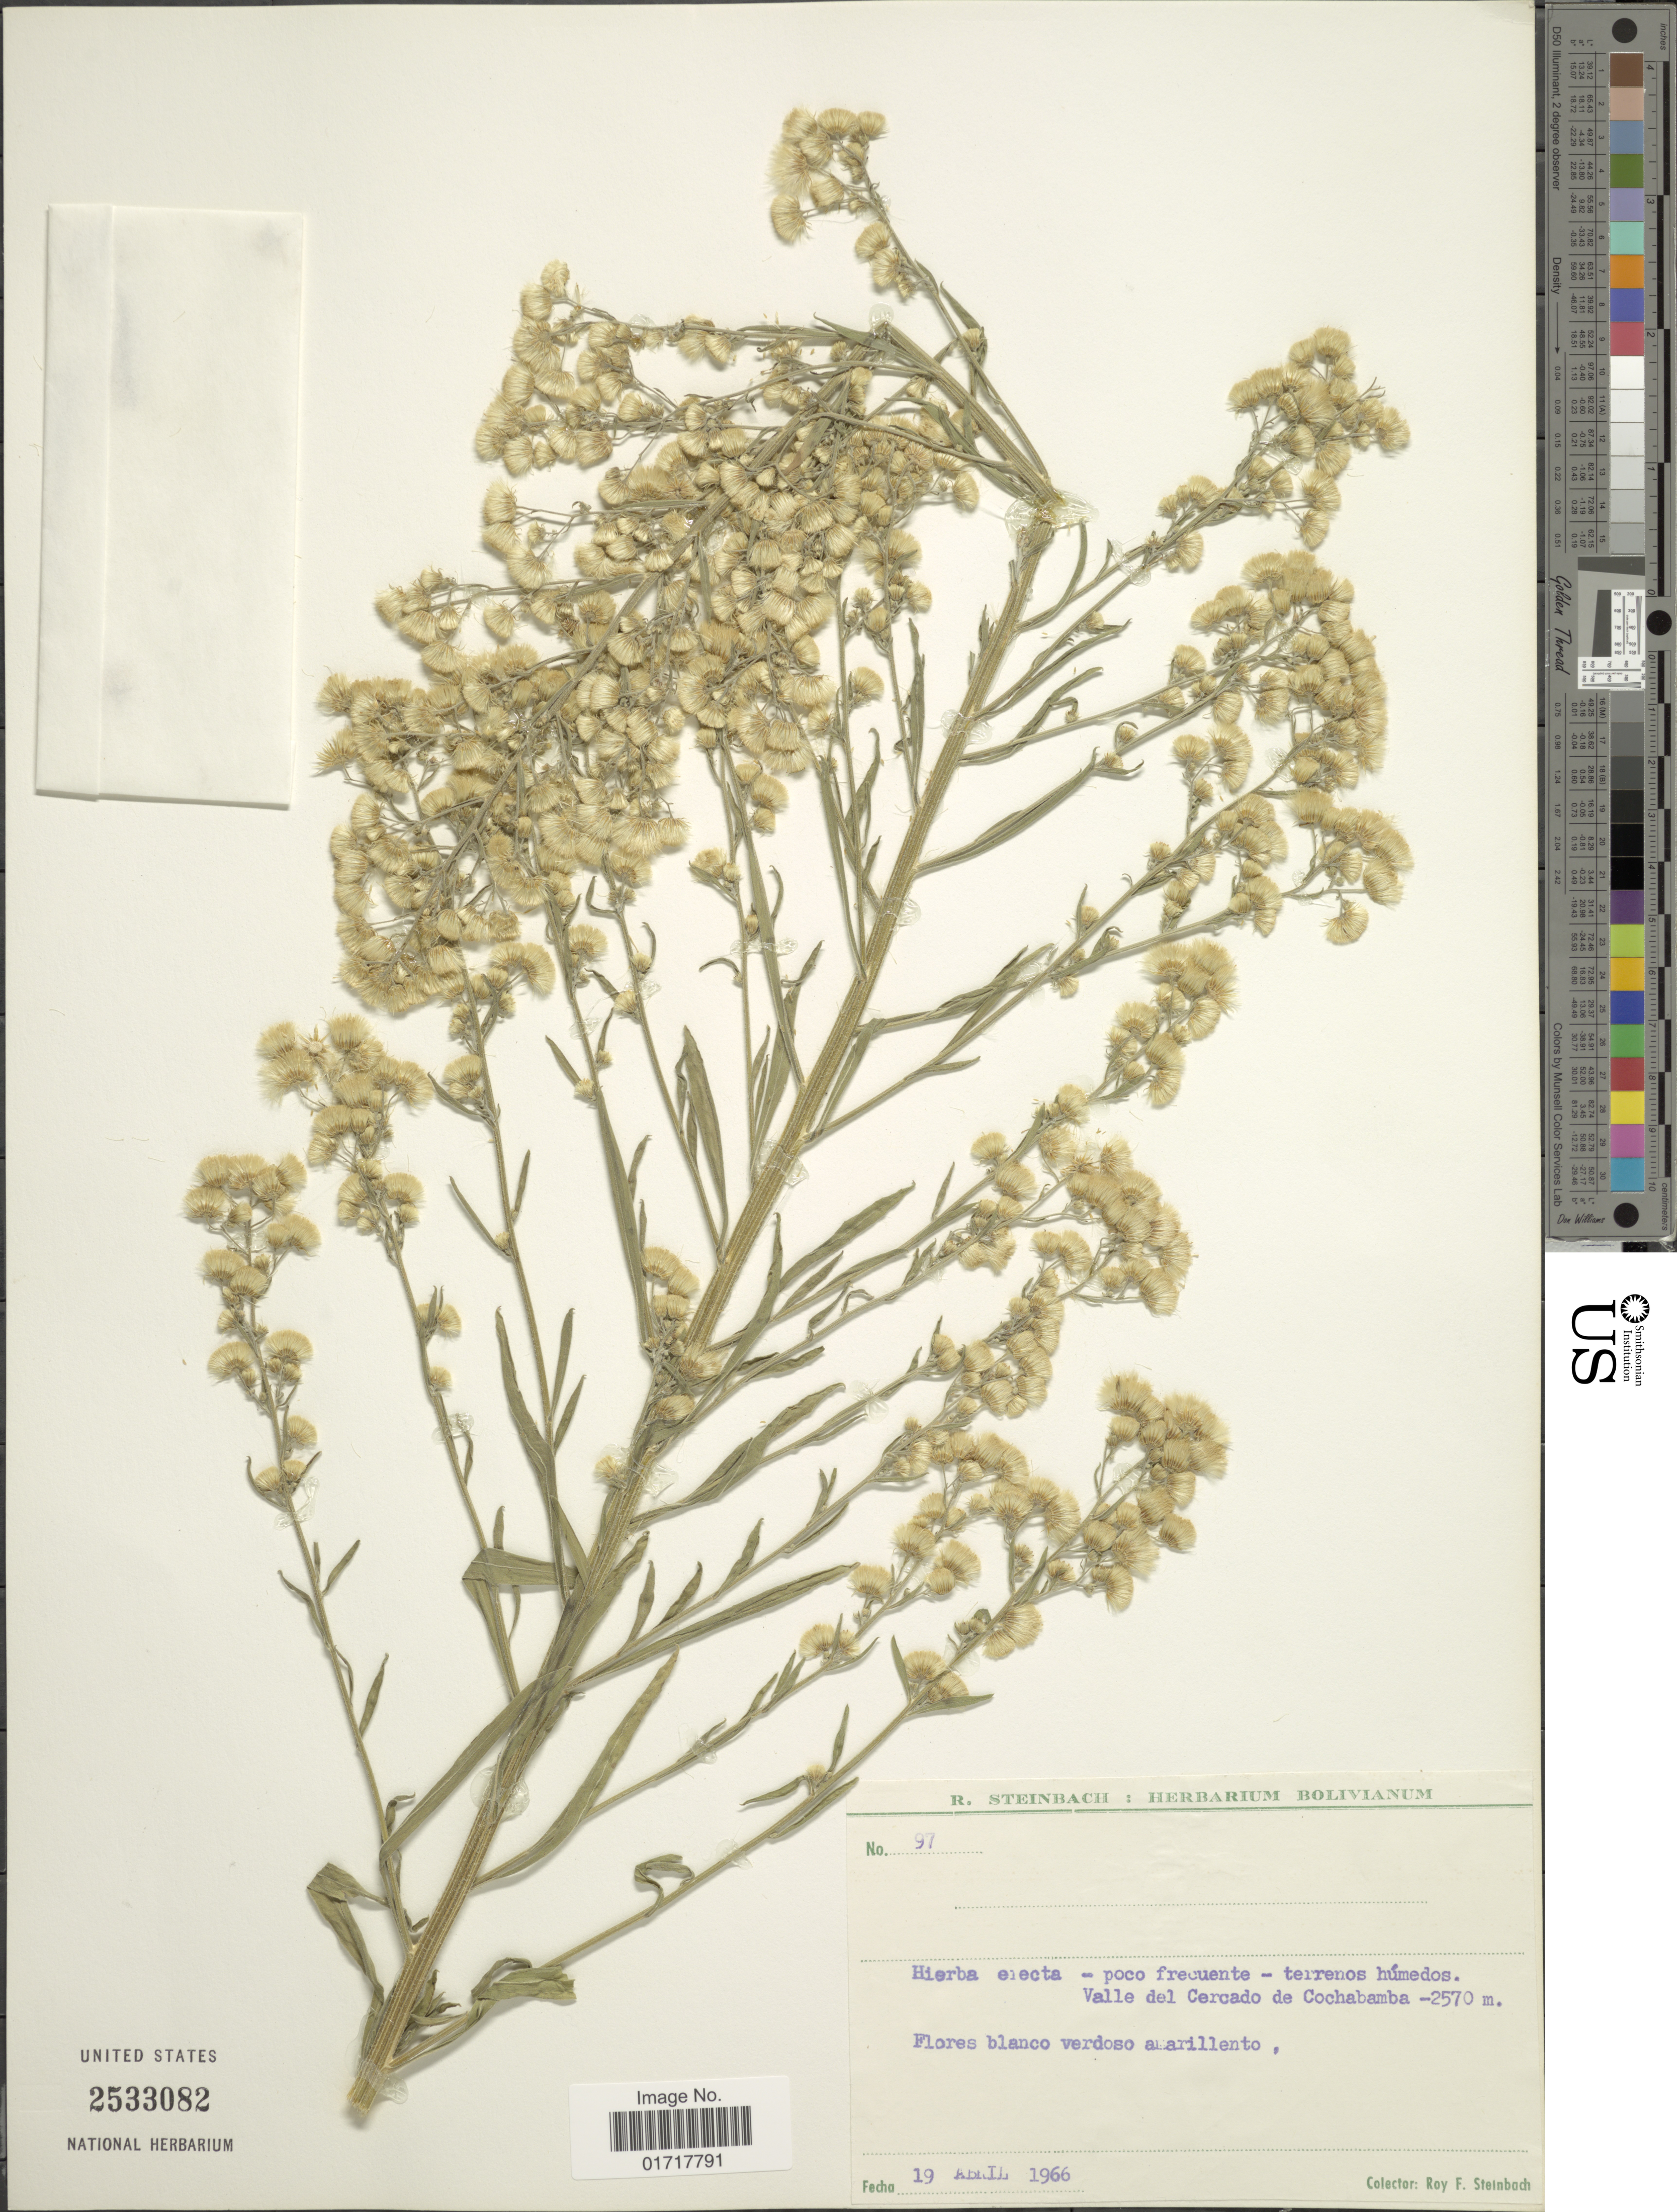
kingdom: Plantae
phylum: Tracheophyta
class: Magnoliopsida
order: Asterales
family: Asteraceae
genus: Conyza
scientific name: Conyza sp.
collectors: R. F. Steinbach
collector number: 97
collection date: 1966-04-19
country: Bolivia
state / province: Cochabamba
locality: Valle del Cercado de Cochabamba.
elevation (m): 2570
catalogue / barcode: US 2533082